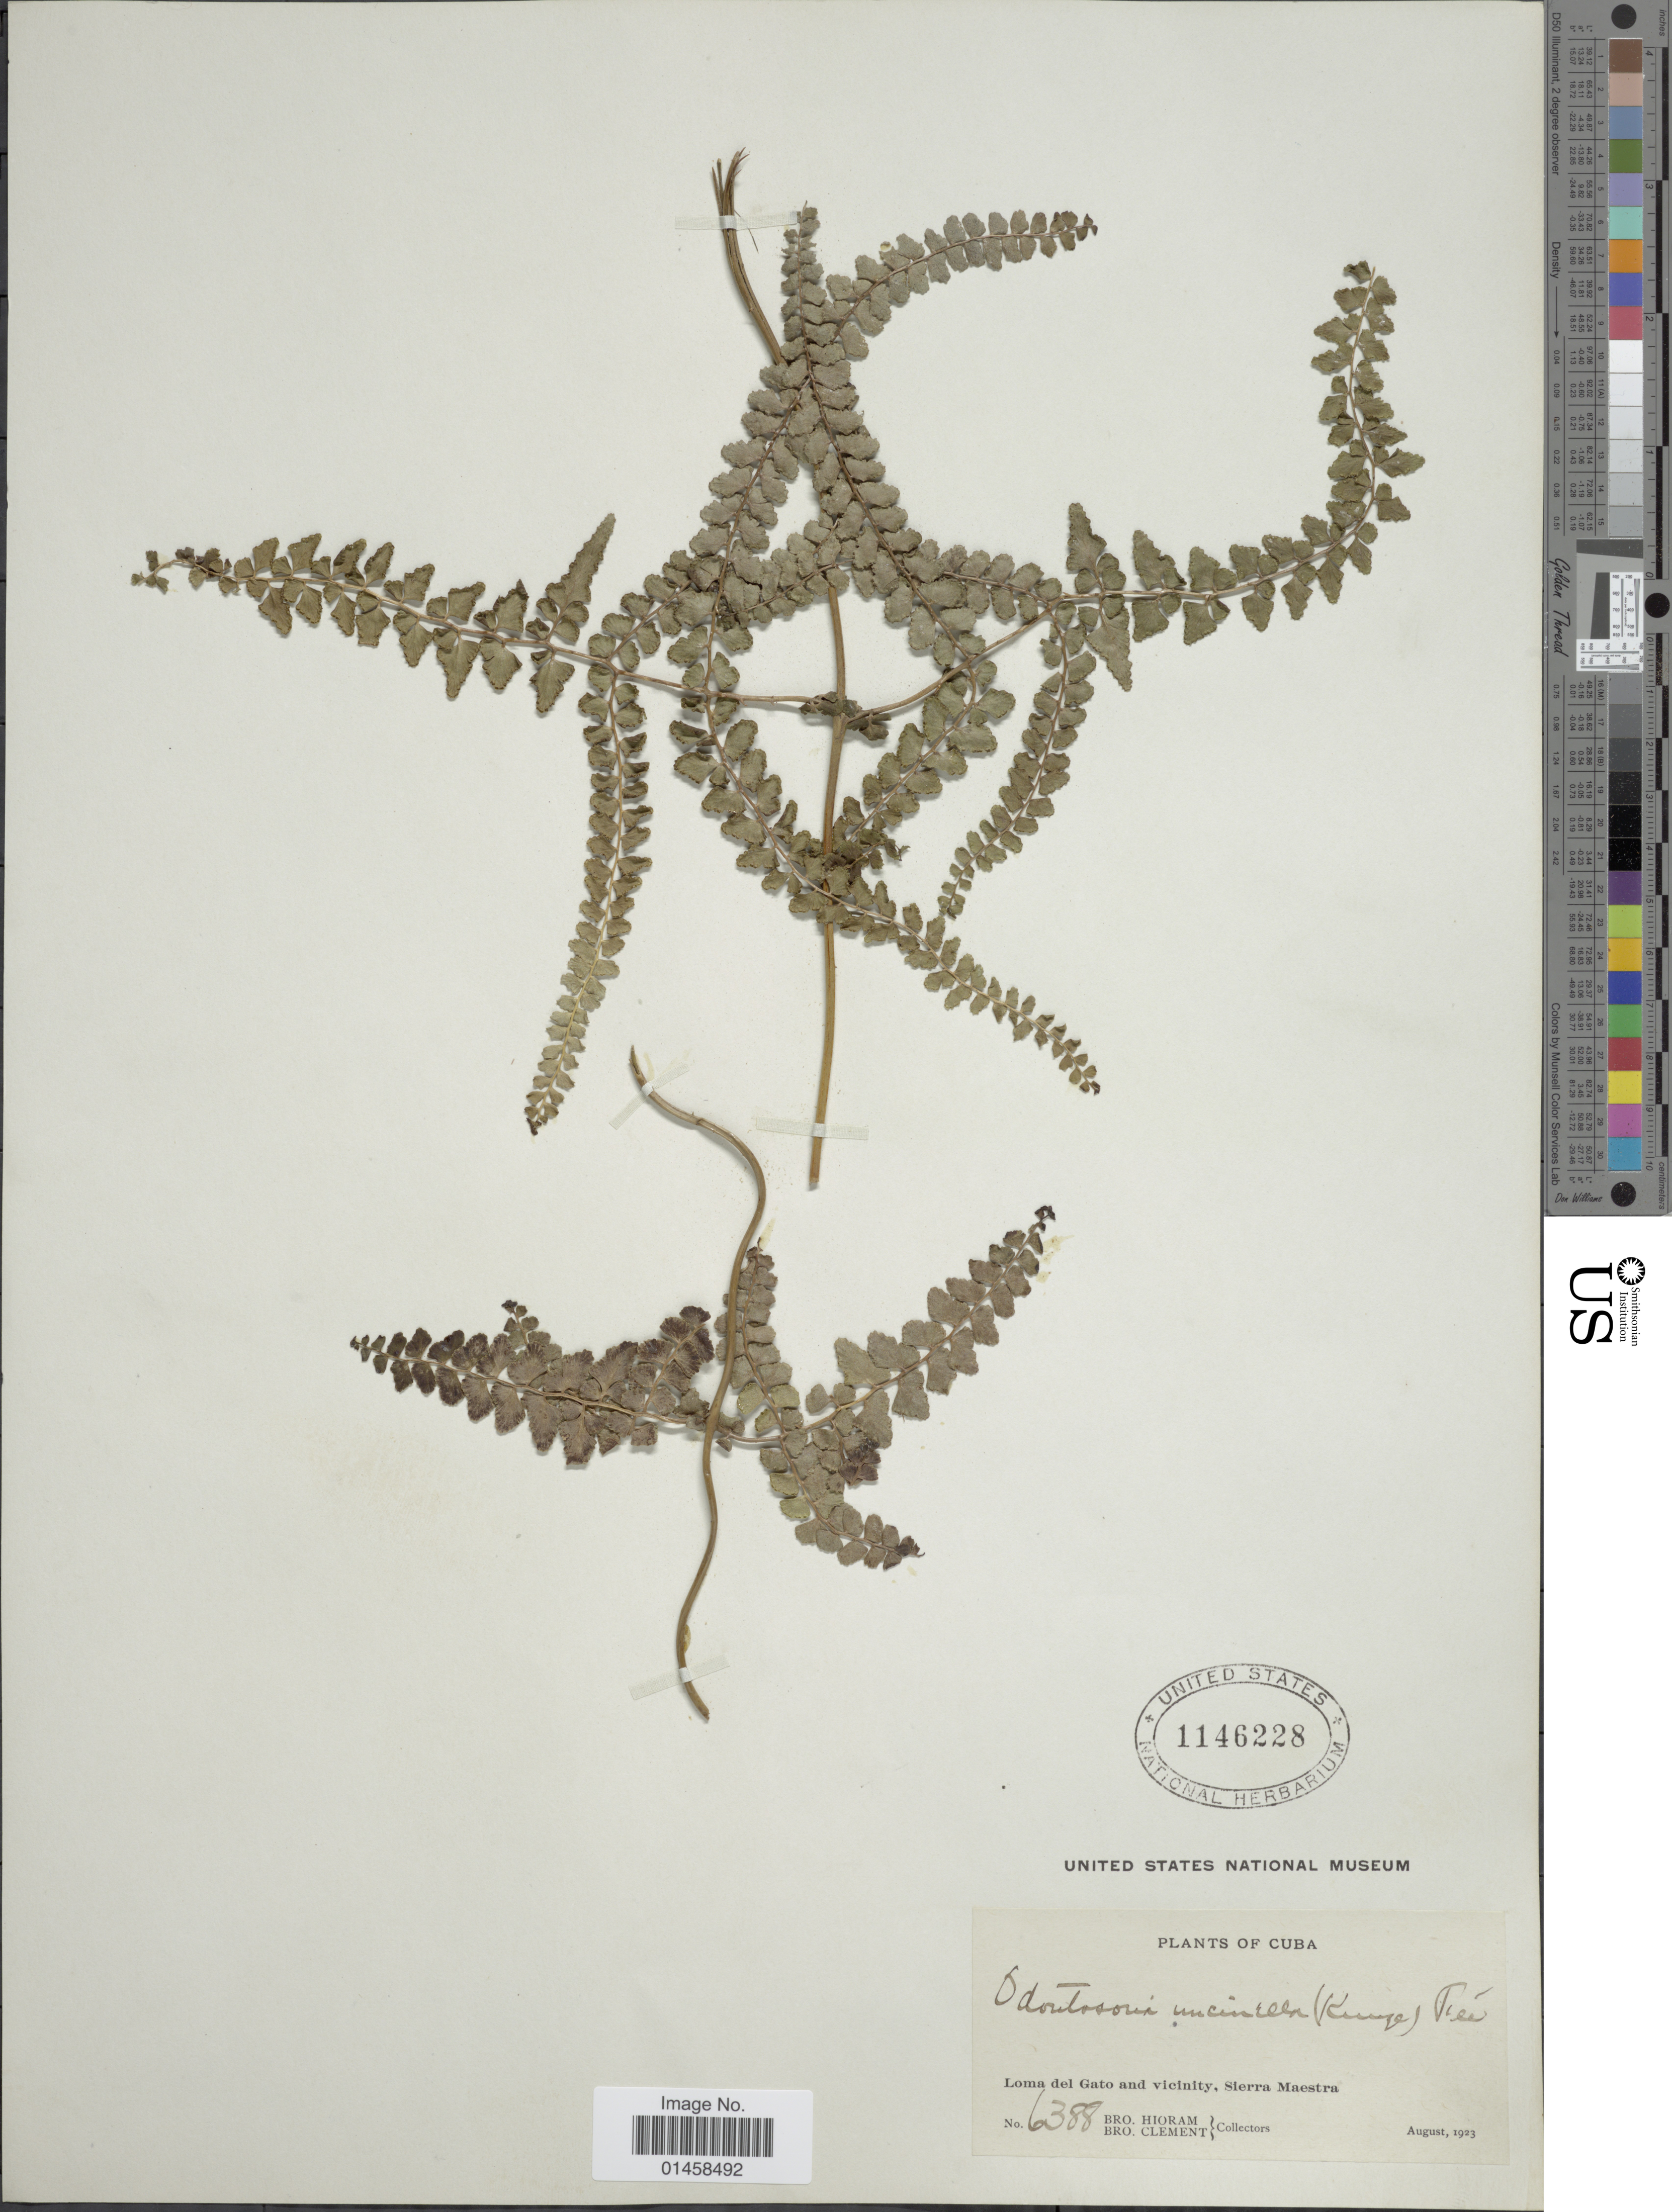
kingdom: Plantae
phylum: Tracheophyta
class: Polypodiopsida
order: Polypodiales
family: Lindsaeaceae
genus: Odontosoria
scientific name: Odontosoria scandens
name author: (Desv.) C. Chr.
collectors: Bro. Hioram & B. Clement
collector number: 6388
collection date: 1923-08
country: Cuba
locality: Loma del Gato and vicinity, Sierra Maestra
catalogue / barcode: US 1146228